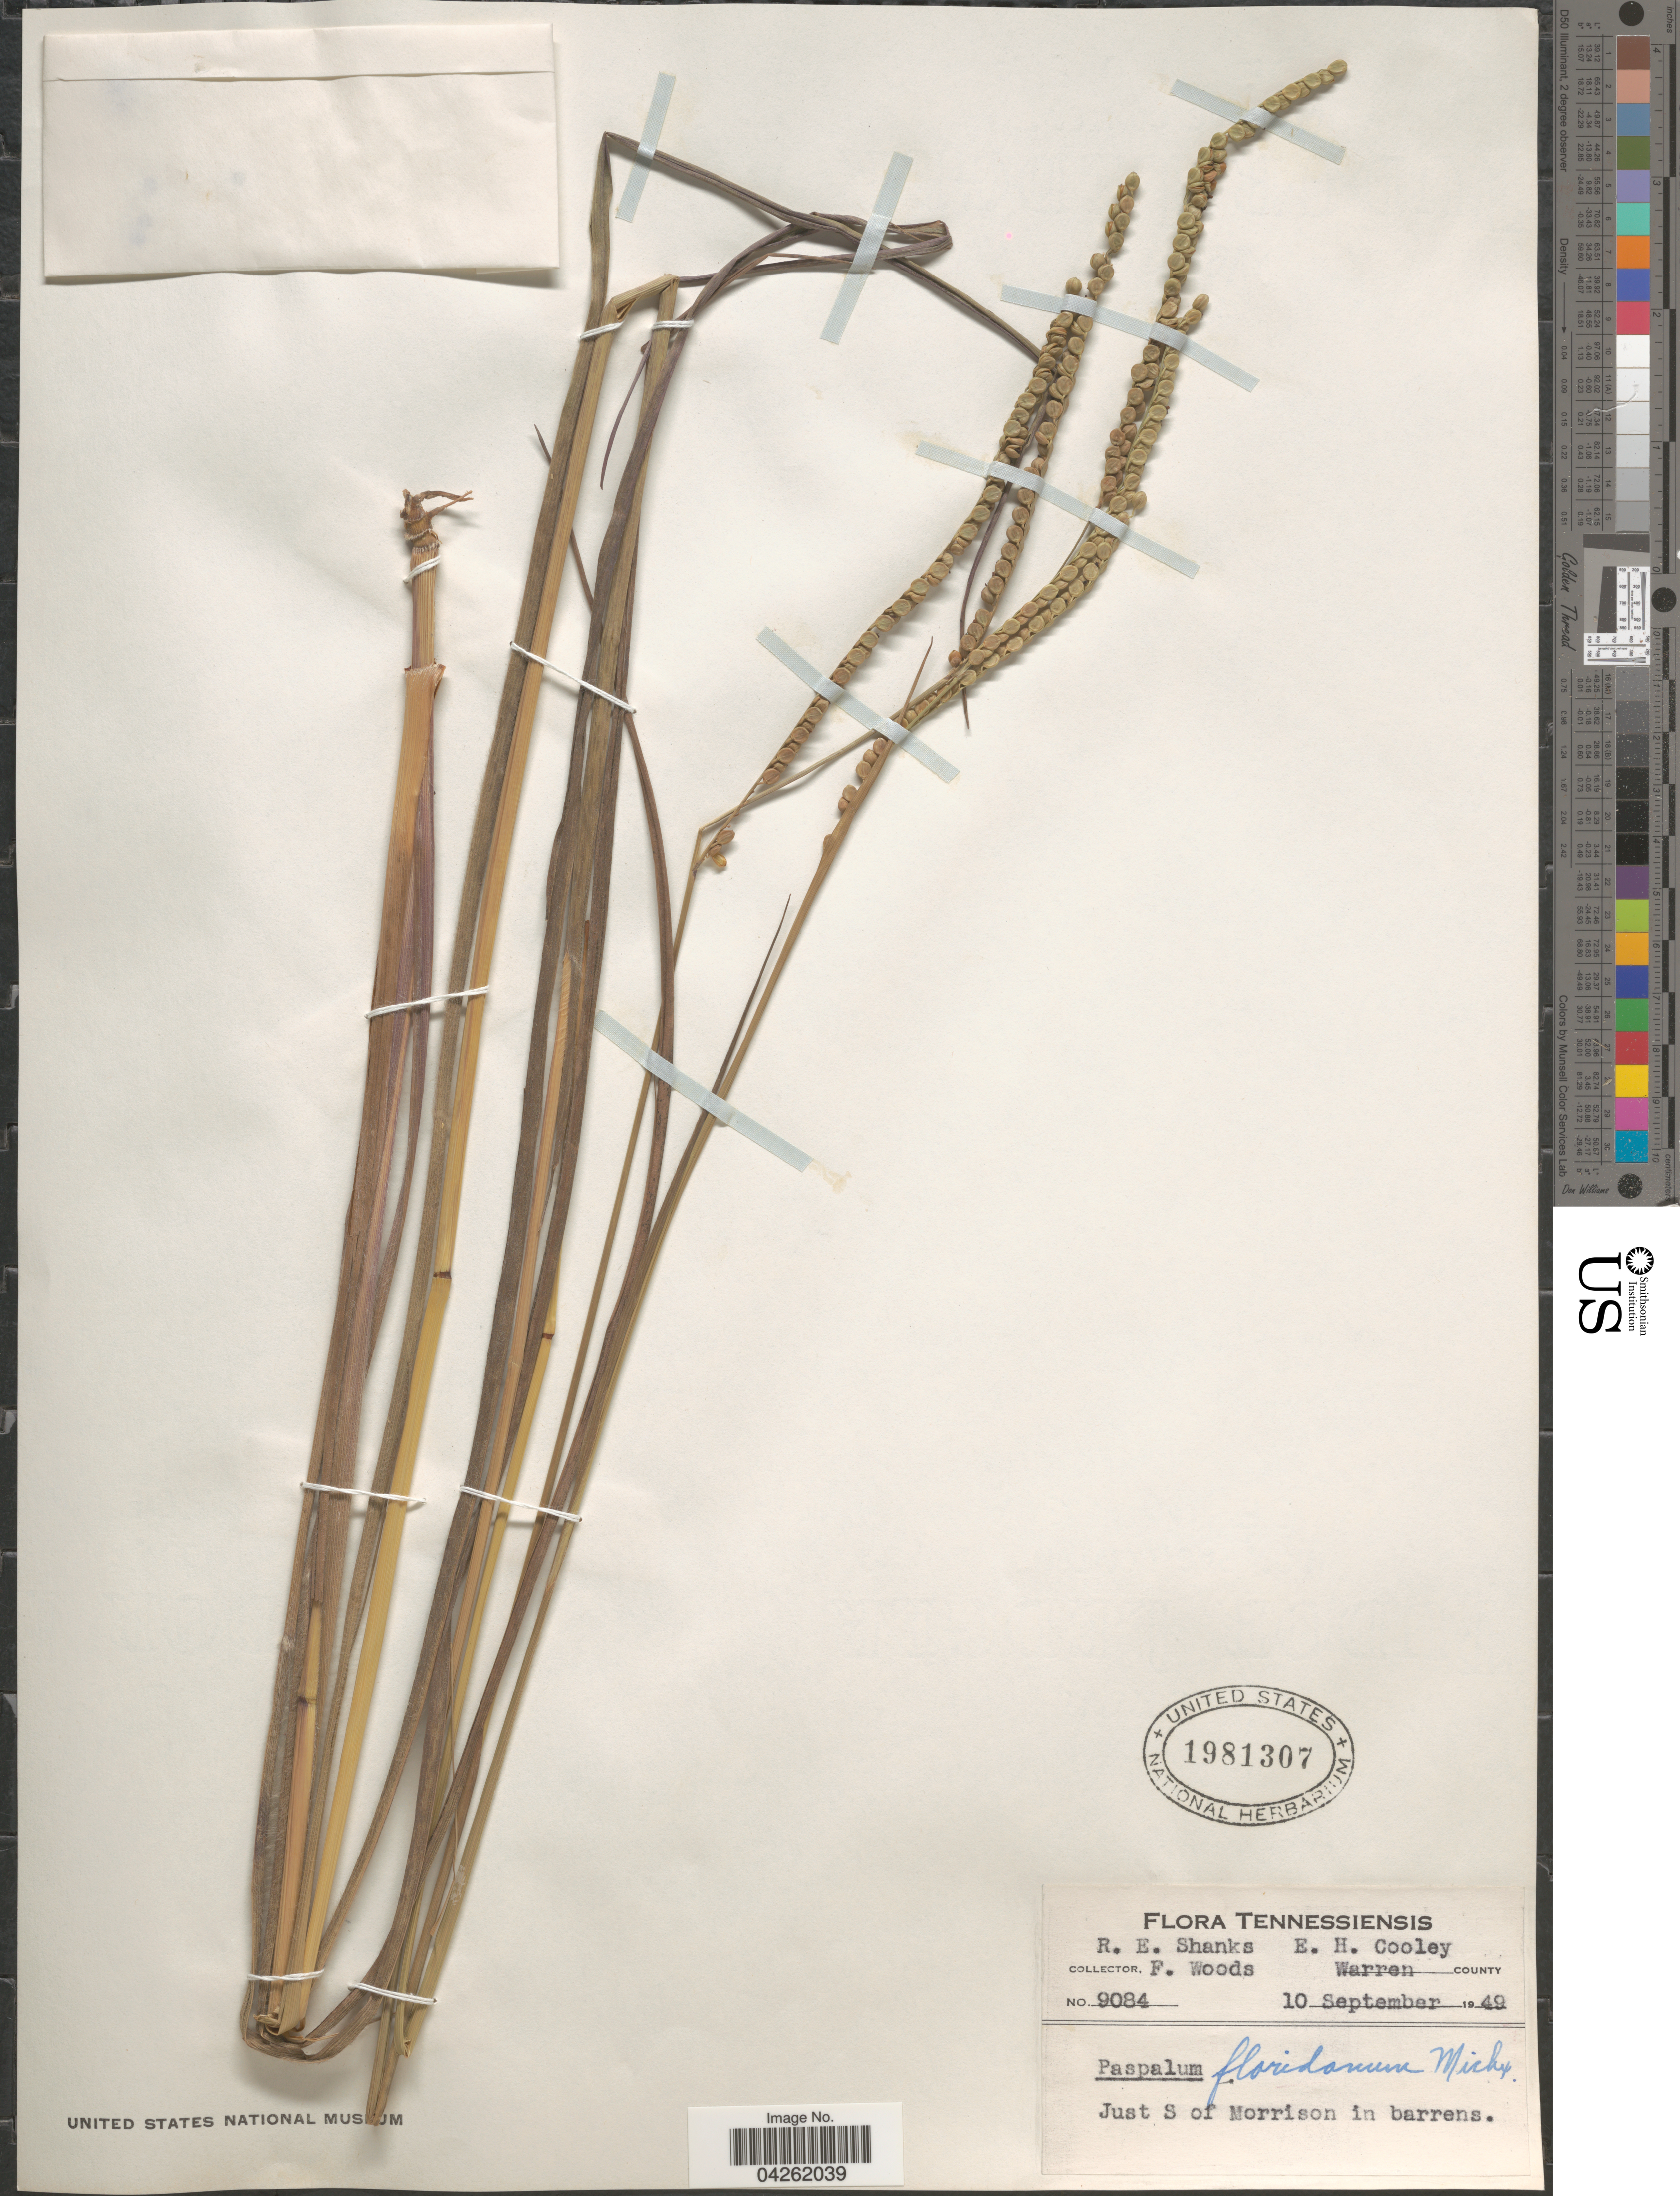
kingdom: Plantae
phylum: Tracheophyta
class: Liliopsida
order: Poales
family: Poaceae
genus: Paspalum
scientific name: Paspalum floridanum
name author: Michx.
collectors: R. Shanks, F. Woods & E. H. Cooley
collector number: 9084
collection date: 1949-09-10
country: United States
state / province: Tennessee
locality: Tennessiensis. Warren County. Just S of Morrison in barrens.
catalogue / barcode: US 1981307